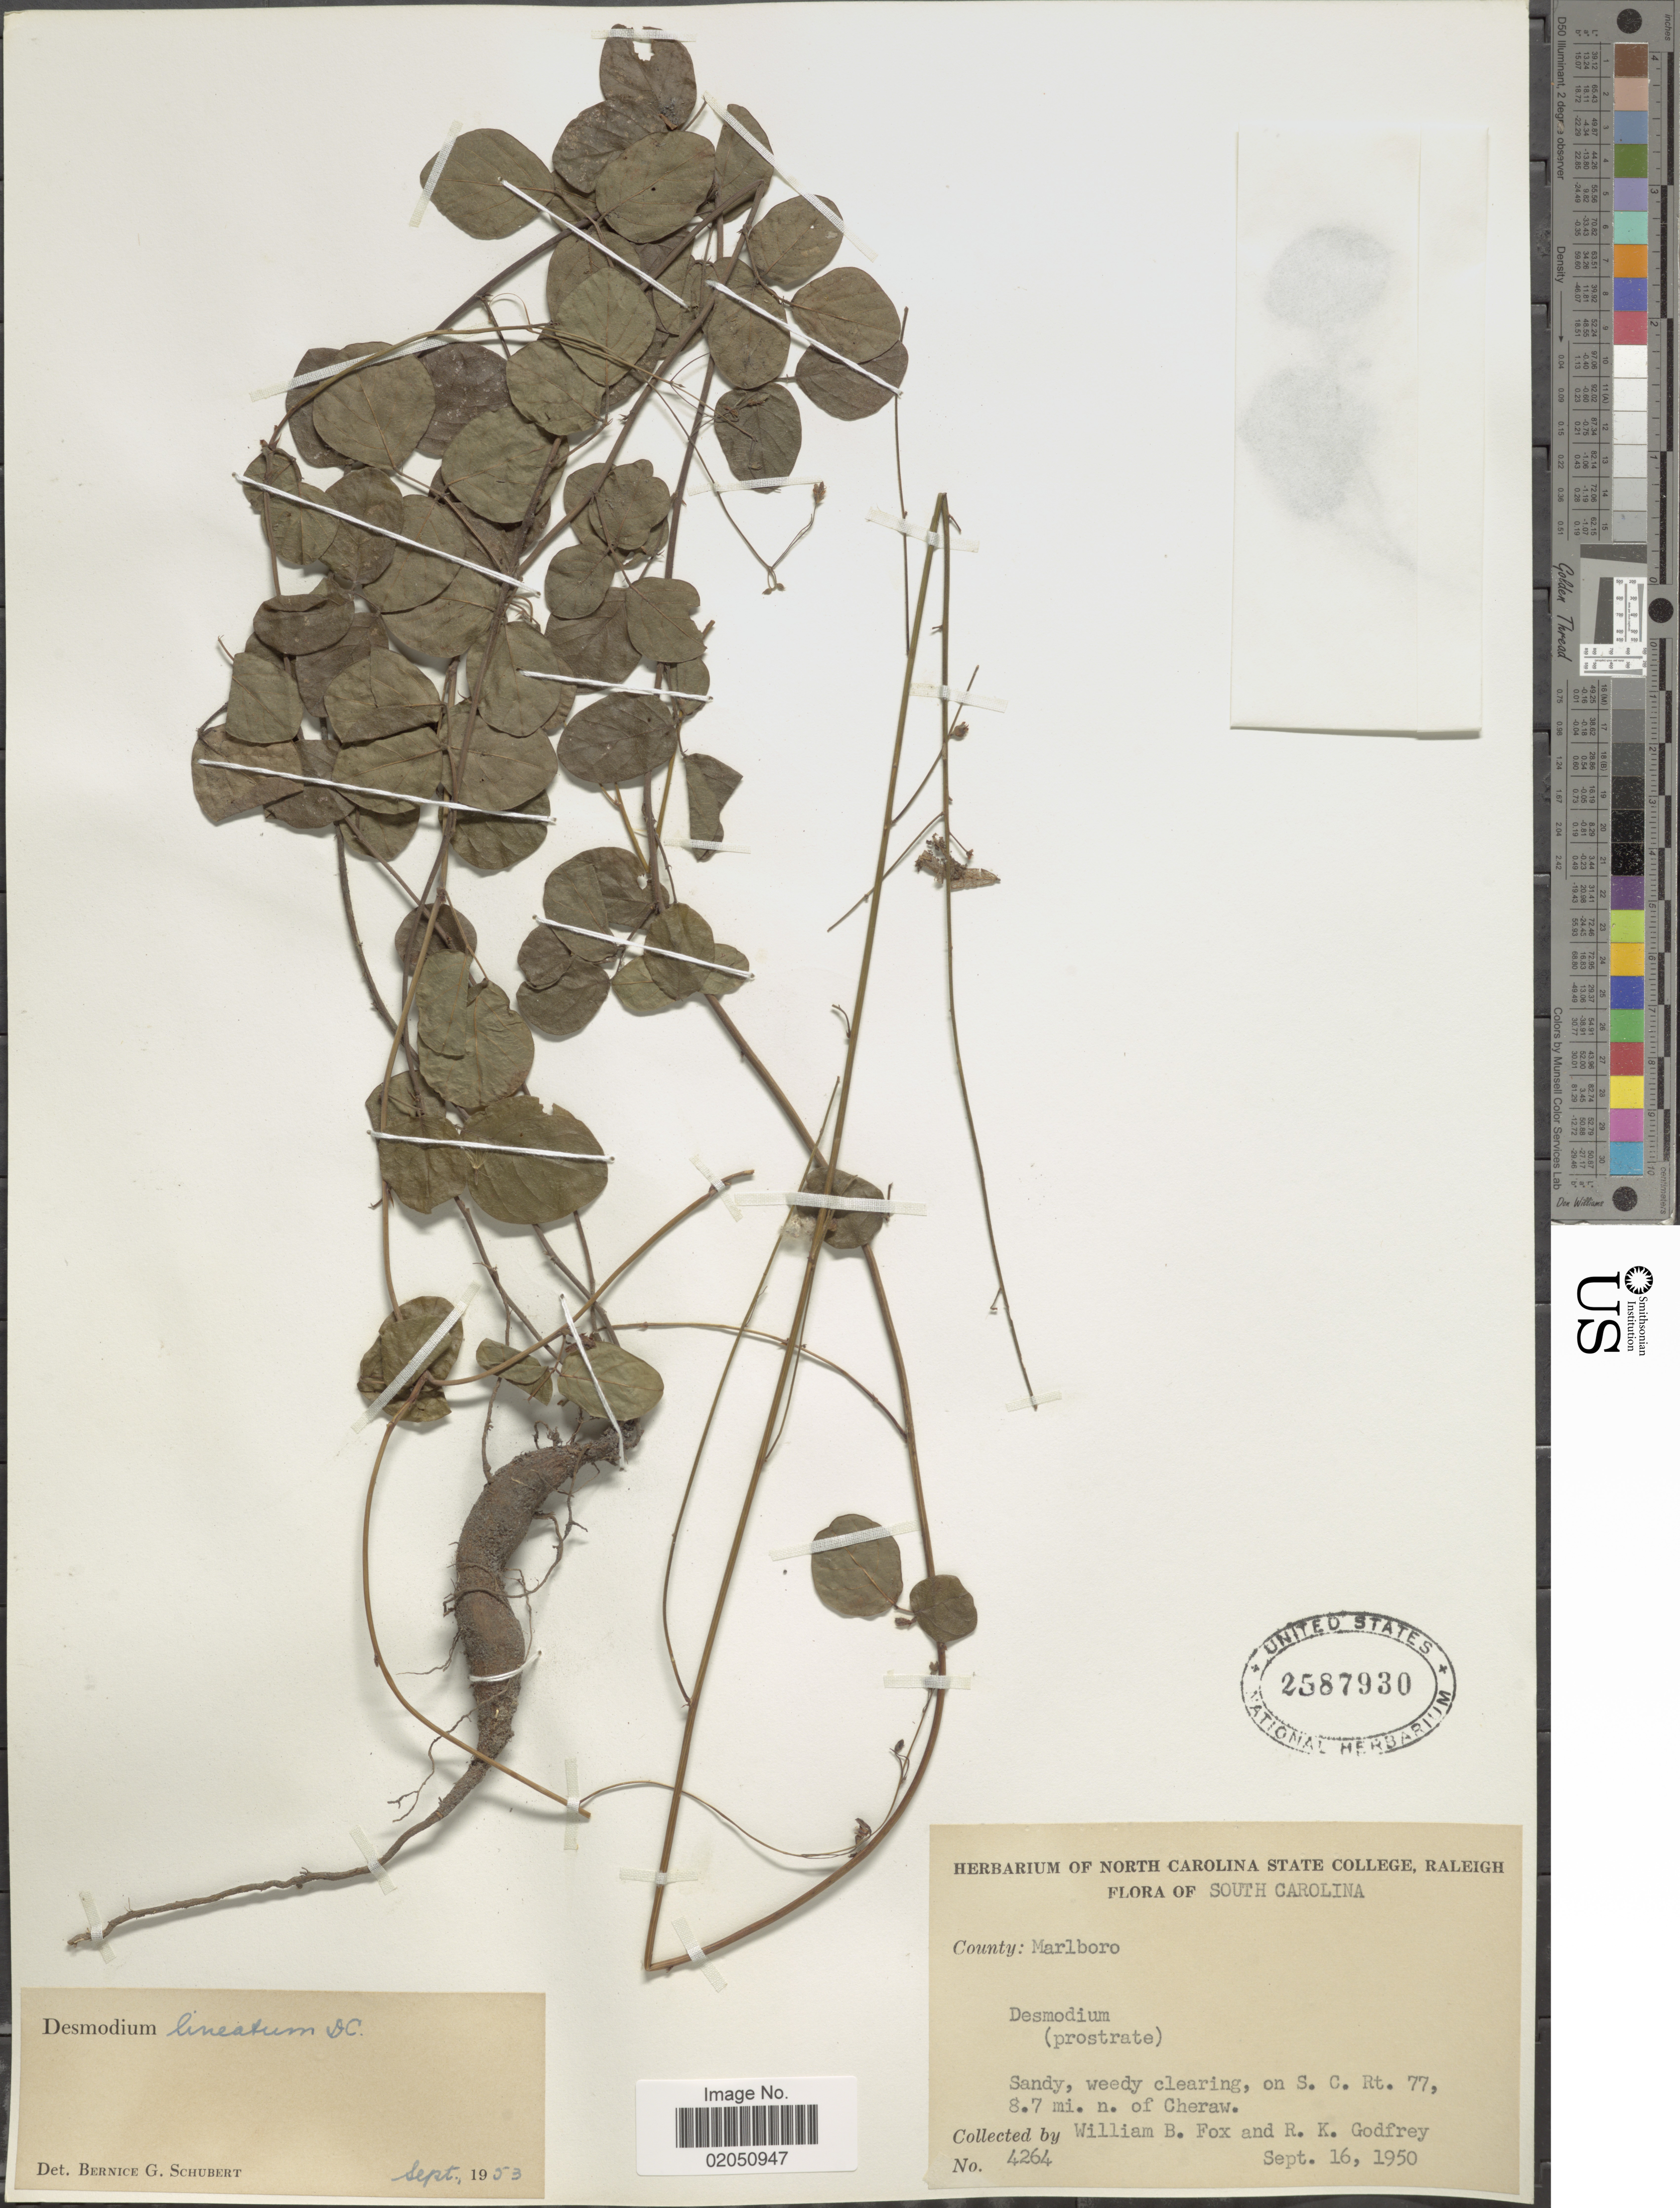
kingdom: Plantae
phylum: Tracheophyta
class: Magnoliopsida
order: Fabales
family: Fabaceae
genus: Desmodium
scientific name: Desmodium lineatum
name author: DC.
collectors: W. B. Fox & R. K. Godfrey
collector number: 4264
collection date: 1950-09-16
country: United States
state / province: South Carolina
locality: County: Marloboro, Sandy, weedy clearing, on S.C. Rt. 77, 8.7 mi n. of Cheraw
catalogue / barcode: US 2587930